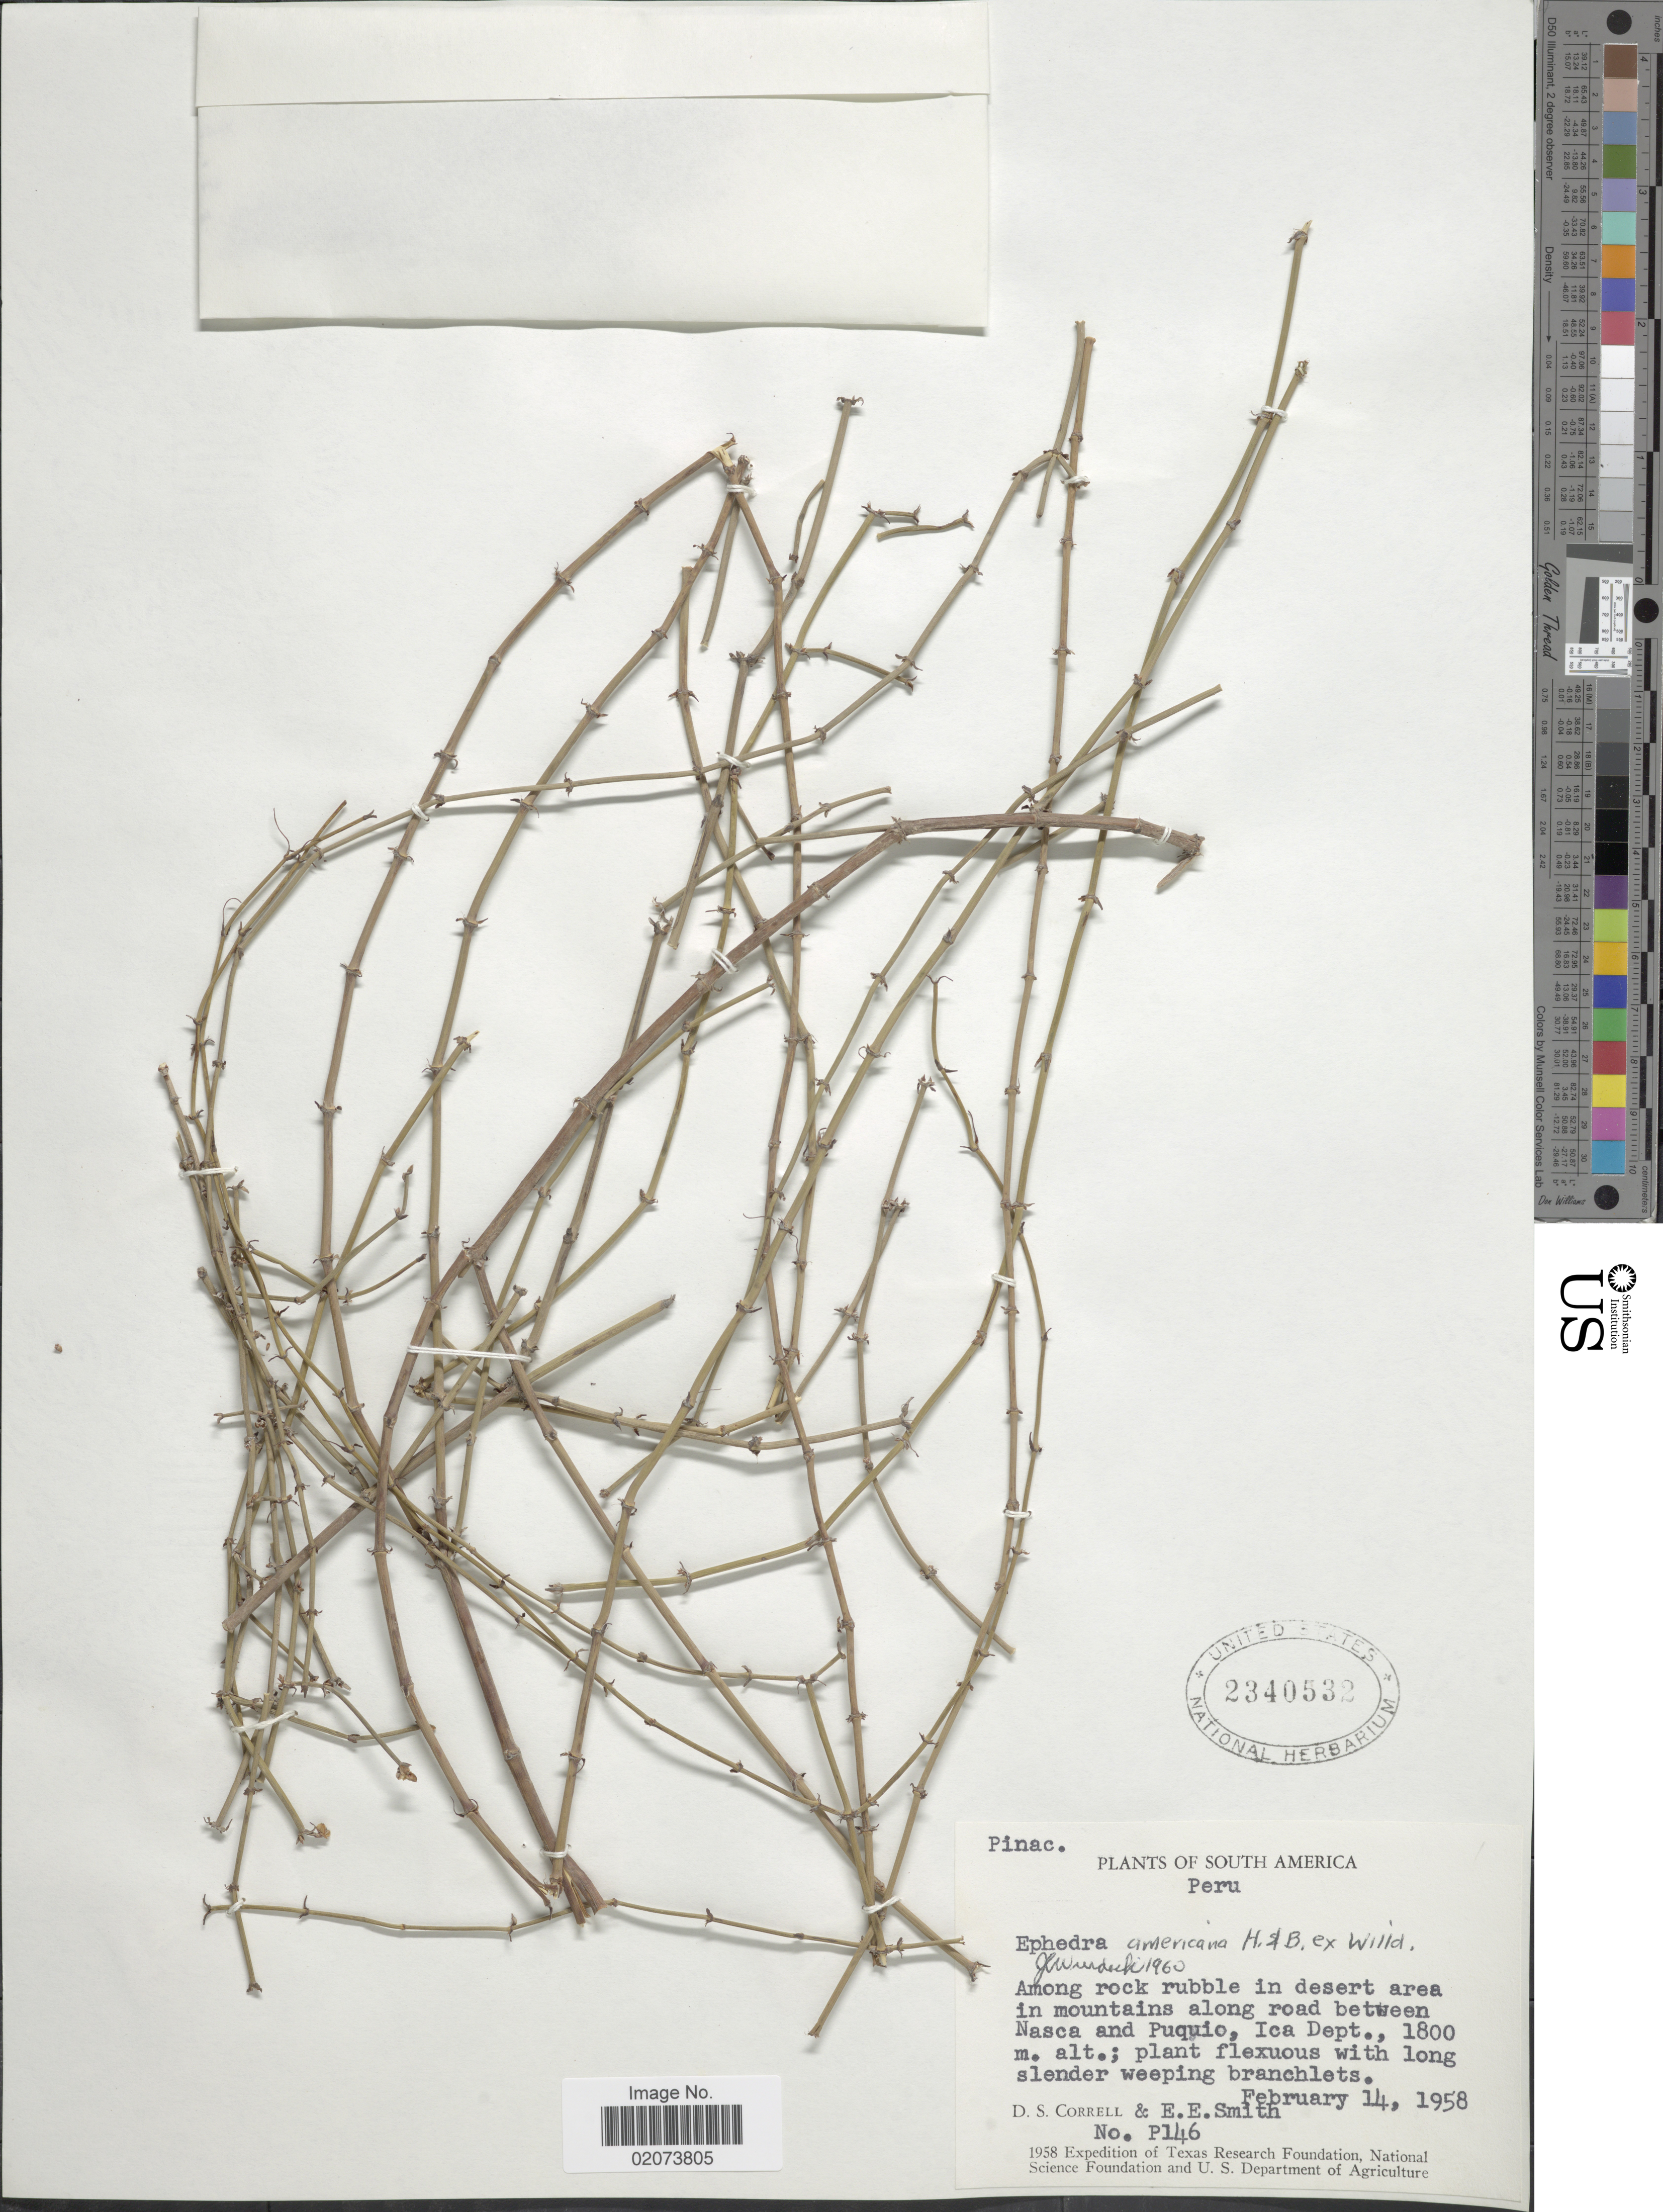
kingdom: Plantae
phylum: Tracheophyta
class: Gnetopsida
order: Ephedrales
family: Ephedraceae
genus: Ephedra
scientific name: Ephedra americana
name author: Humb. & Bonpl. ex Willd.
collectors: D. S. Correll & E. E. Smith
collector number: P146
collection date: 1958-02-14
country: Peru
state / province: Ica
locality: In desert area in mountains along road between Nasca and Puquio, Ica Dept.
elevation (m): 1800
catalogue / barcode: US 2340532